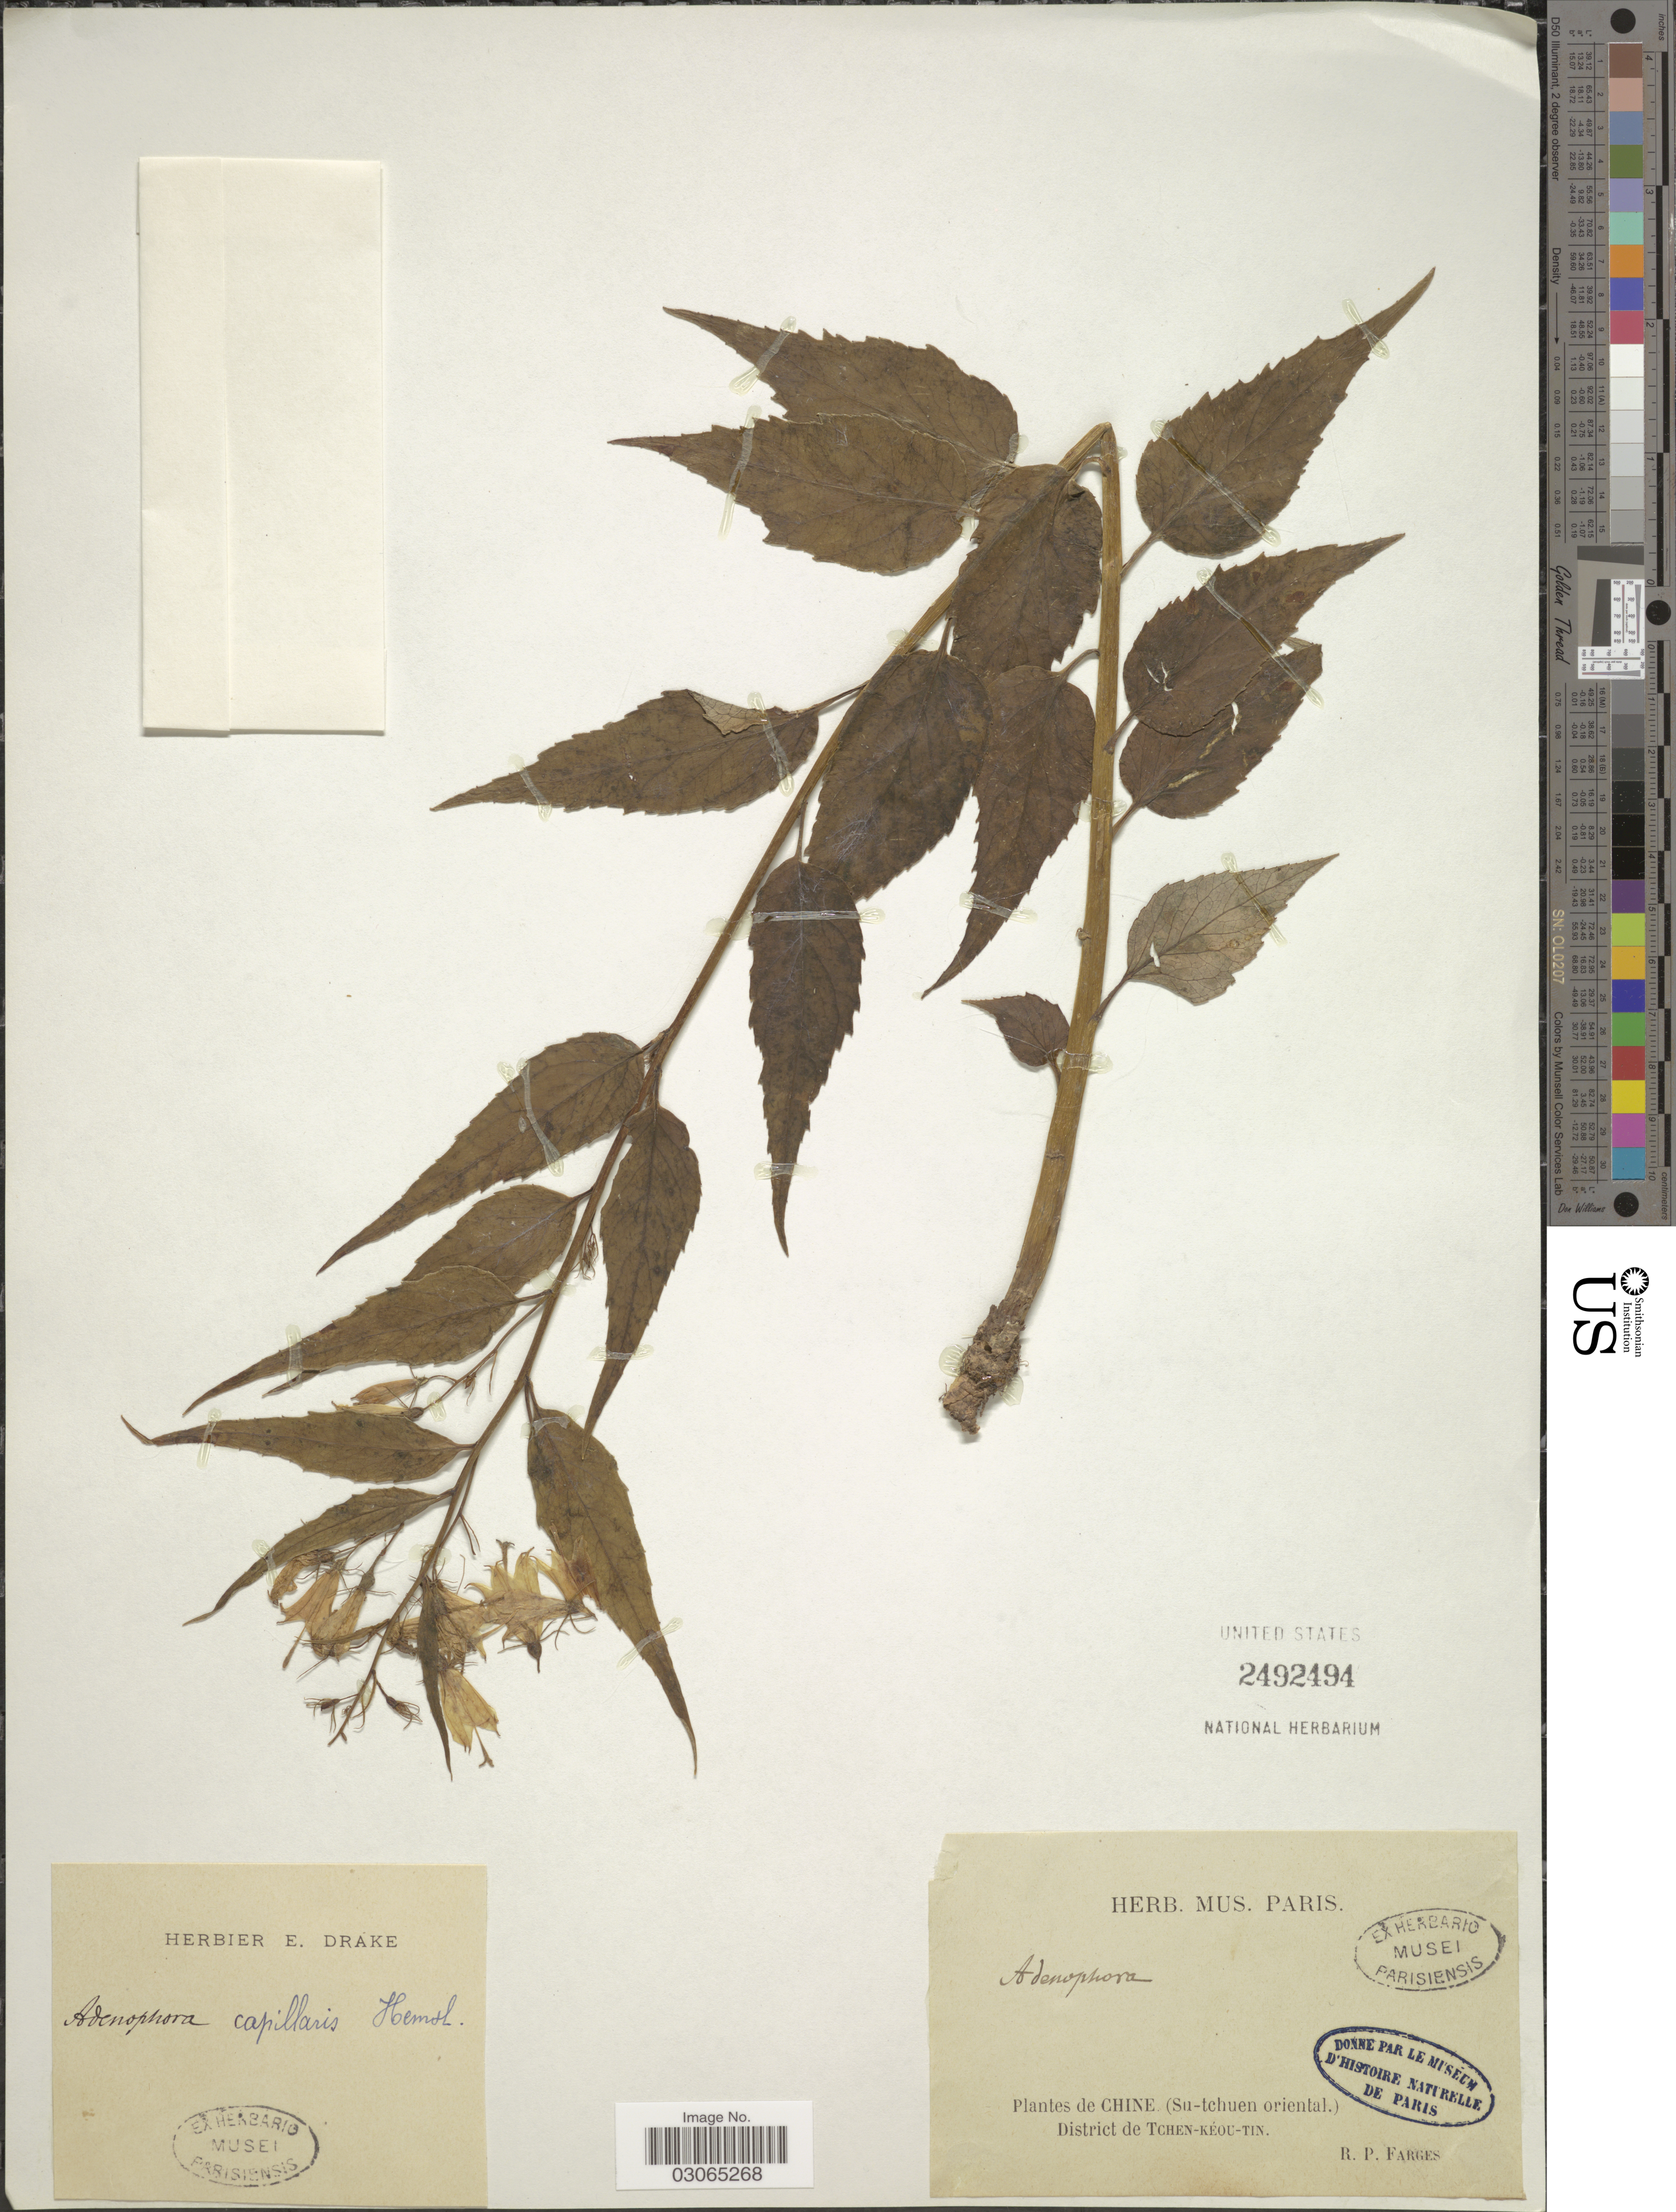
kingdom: Plantae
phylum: Tracheophyta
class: Magnoliopsida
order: Asterales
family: Campanulaceae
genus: Adenophora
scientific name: Adenophora capillaris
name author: Hemsl.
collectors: R. Farges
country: China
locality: (Su-tchuen oriental), District de Tchen-Kéou-Tin.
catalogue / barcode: US 2492494